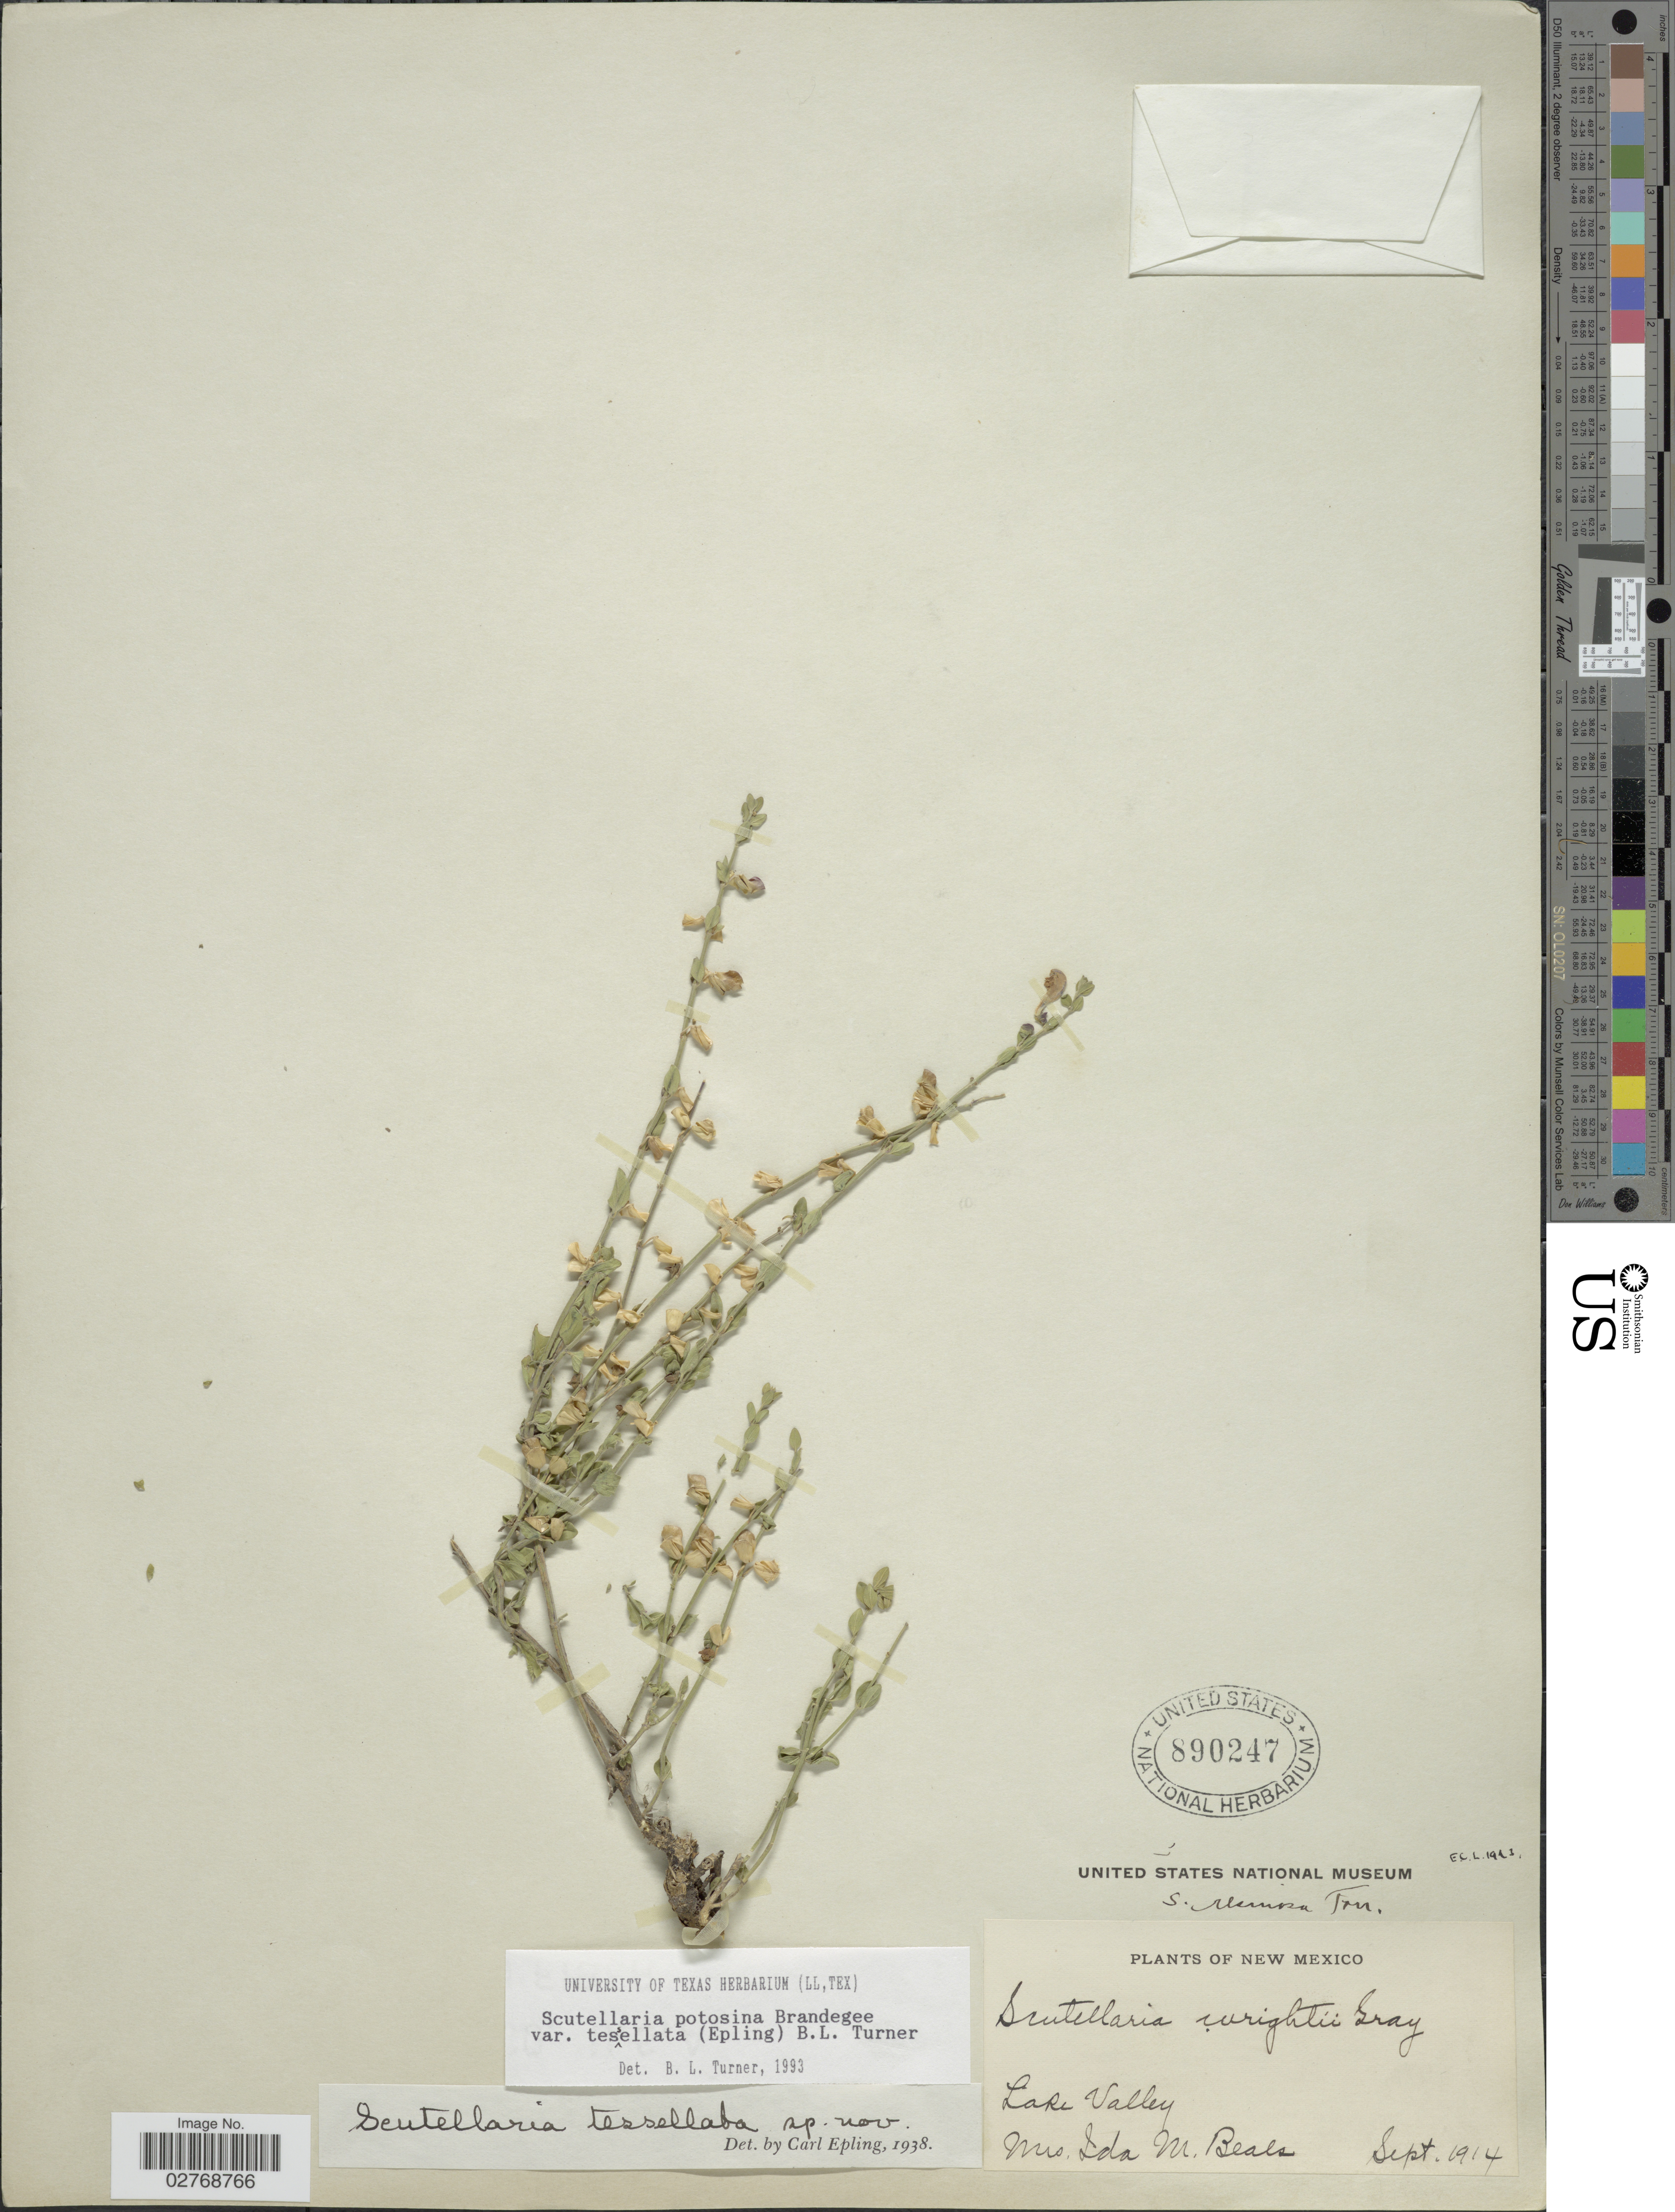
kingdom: Plantae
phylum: Tracheophyta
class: Magnoliopsida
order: Lamiales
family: Lamiaceae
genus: Scutellaria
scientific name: Scutellaria potosina var. tessellata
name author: Brandegee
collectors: I. M. Beals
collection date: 1914-09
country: United States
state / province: New Mexico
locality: Lake Valley.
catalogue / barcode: US 890247